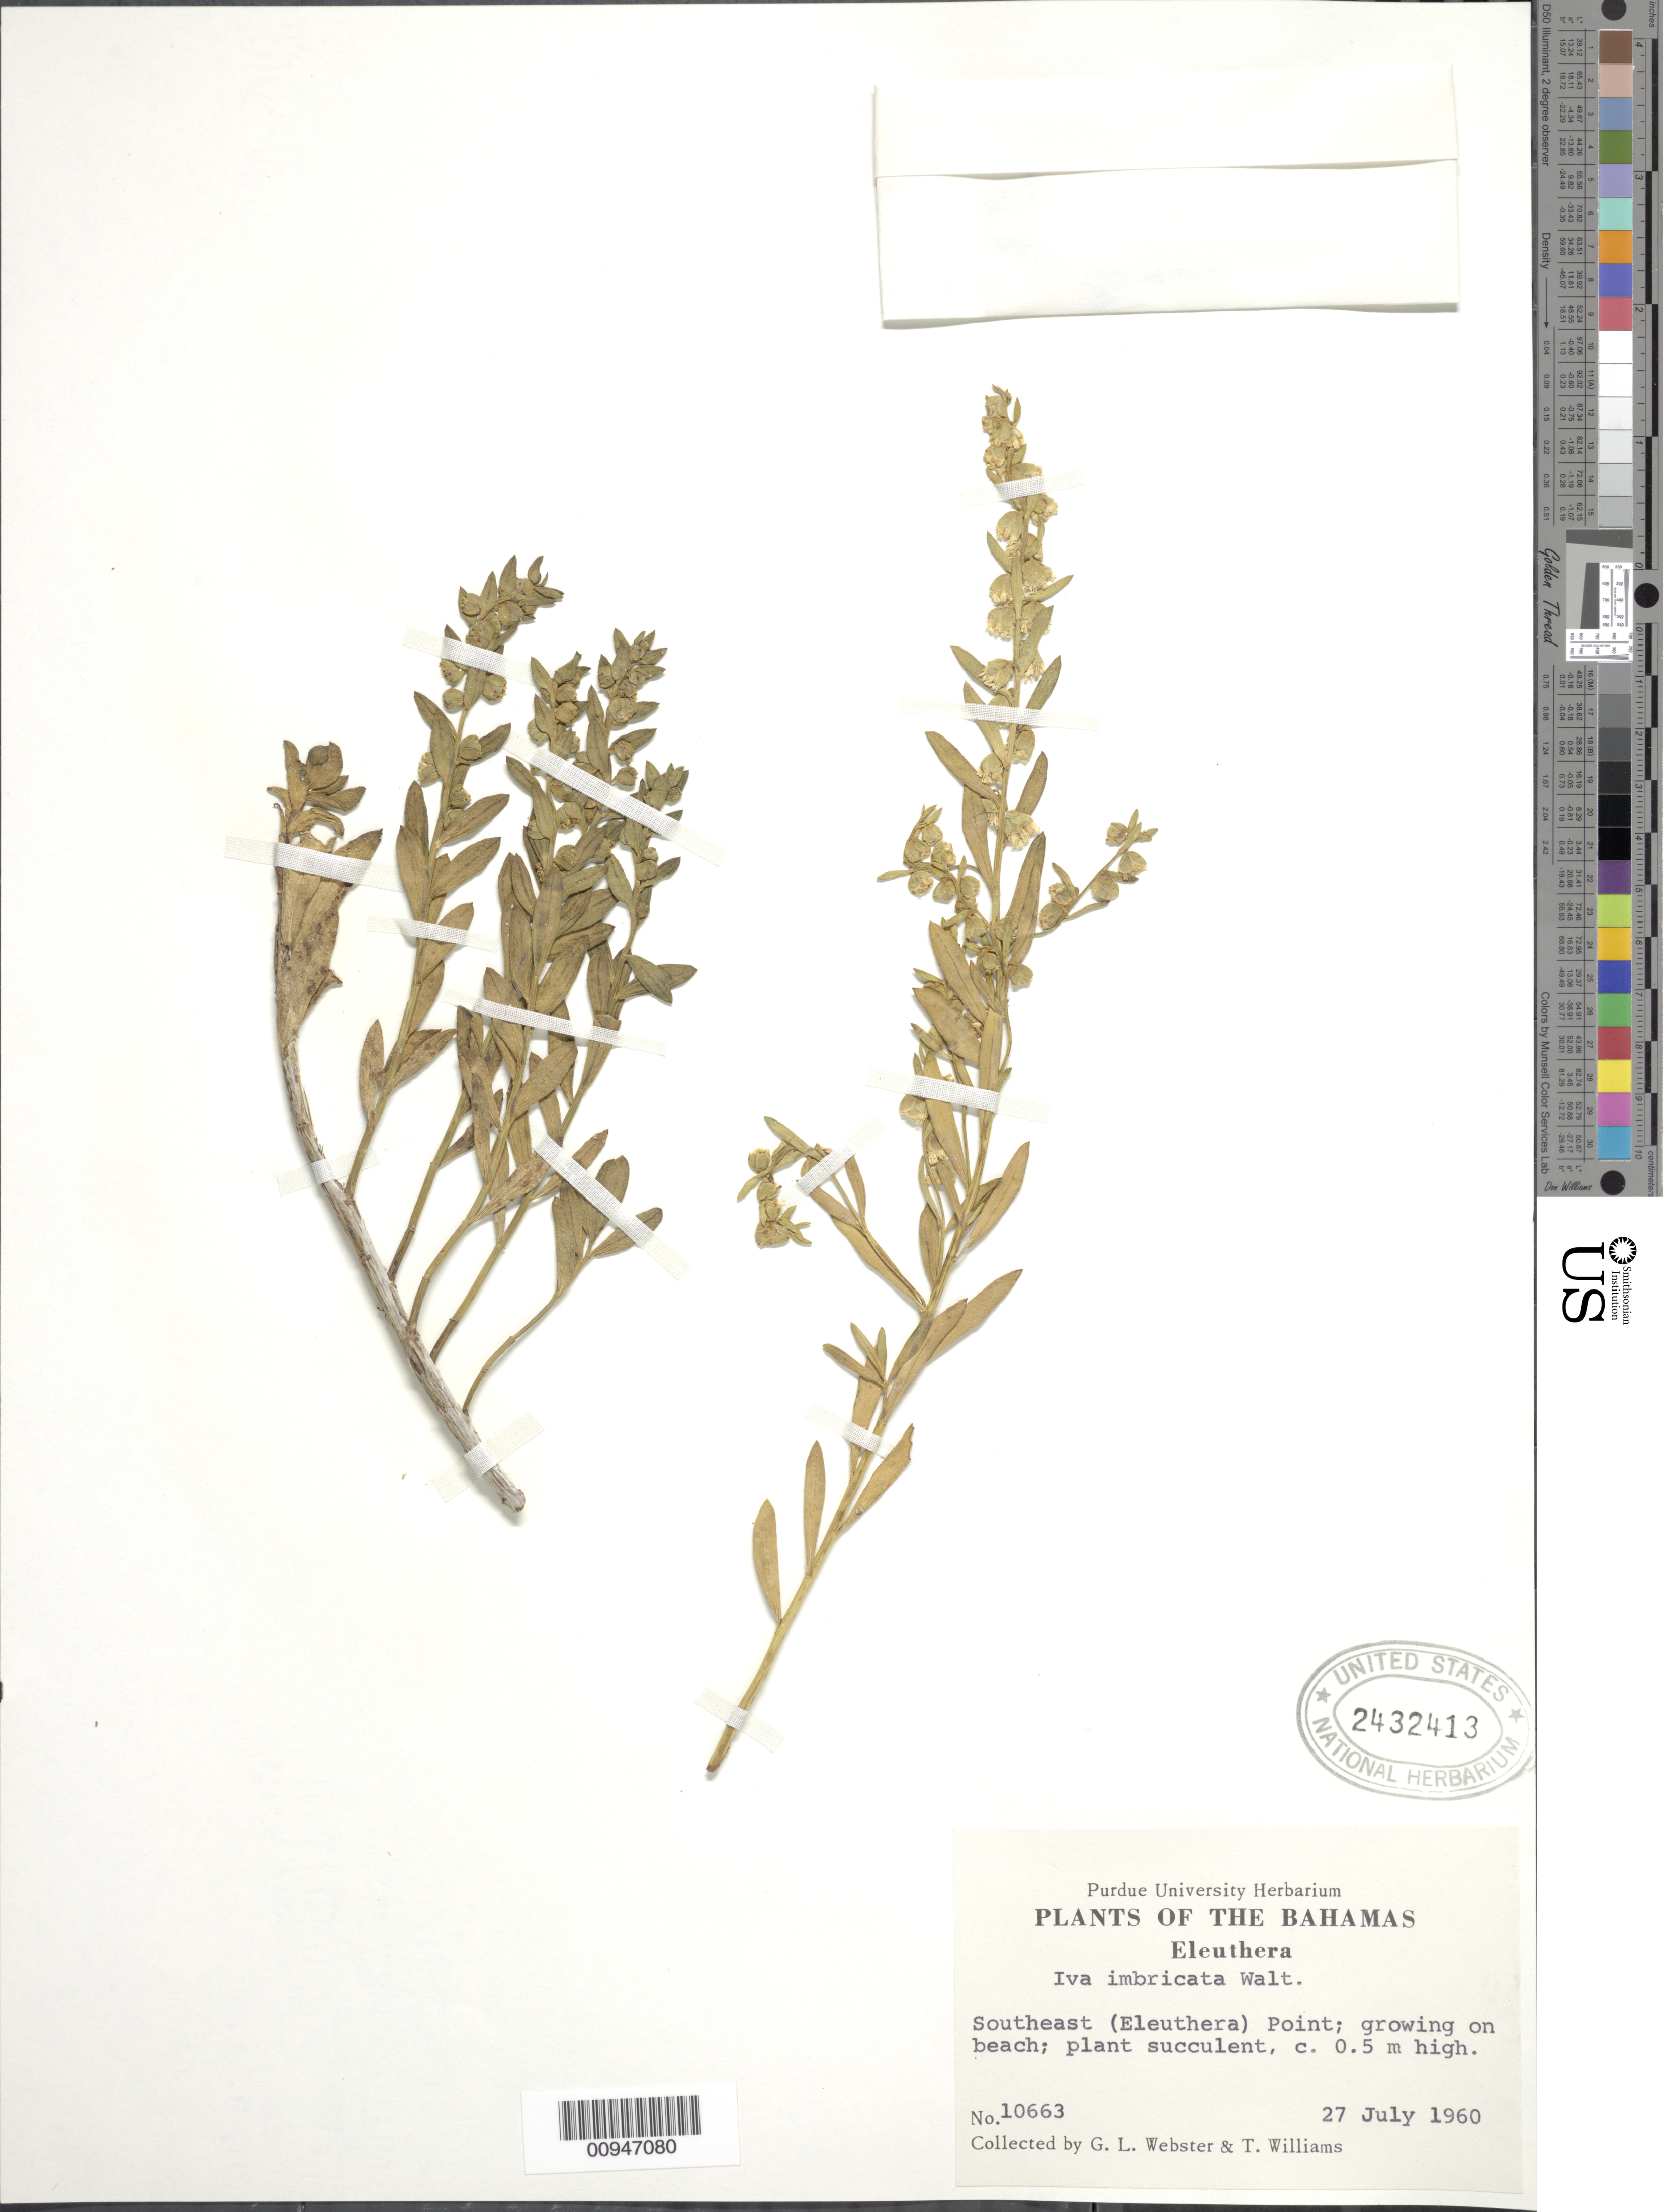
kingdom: Plantae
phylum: Tracheophyta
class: Magnoliopsida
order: Asterales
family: Asteraceae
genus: Iva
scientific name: Iva imbricata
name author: Walter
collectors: G. L. Webster & T. Williams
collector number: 10663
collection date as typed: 27 Jul 1960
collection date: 1960-07-27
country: Bahamas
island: Eleuthera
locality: Eleuthera, Southeast (Eleuthera) Point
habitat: On beach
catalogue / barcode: US 2432413